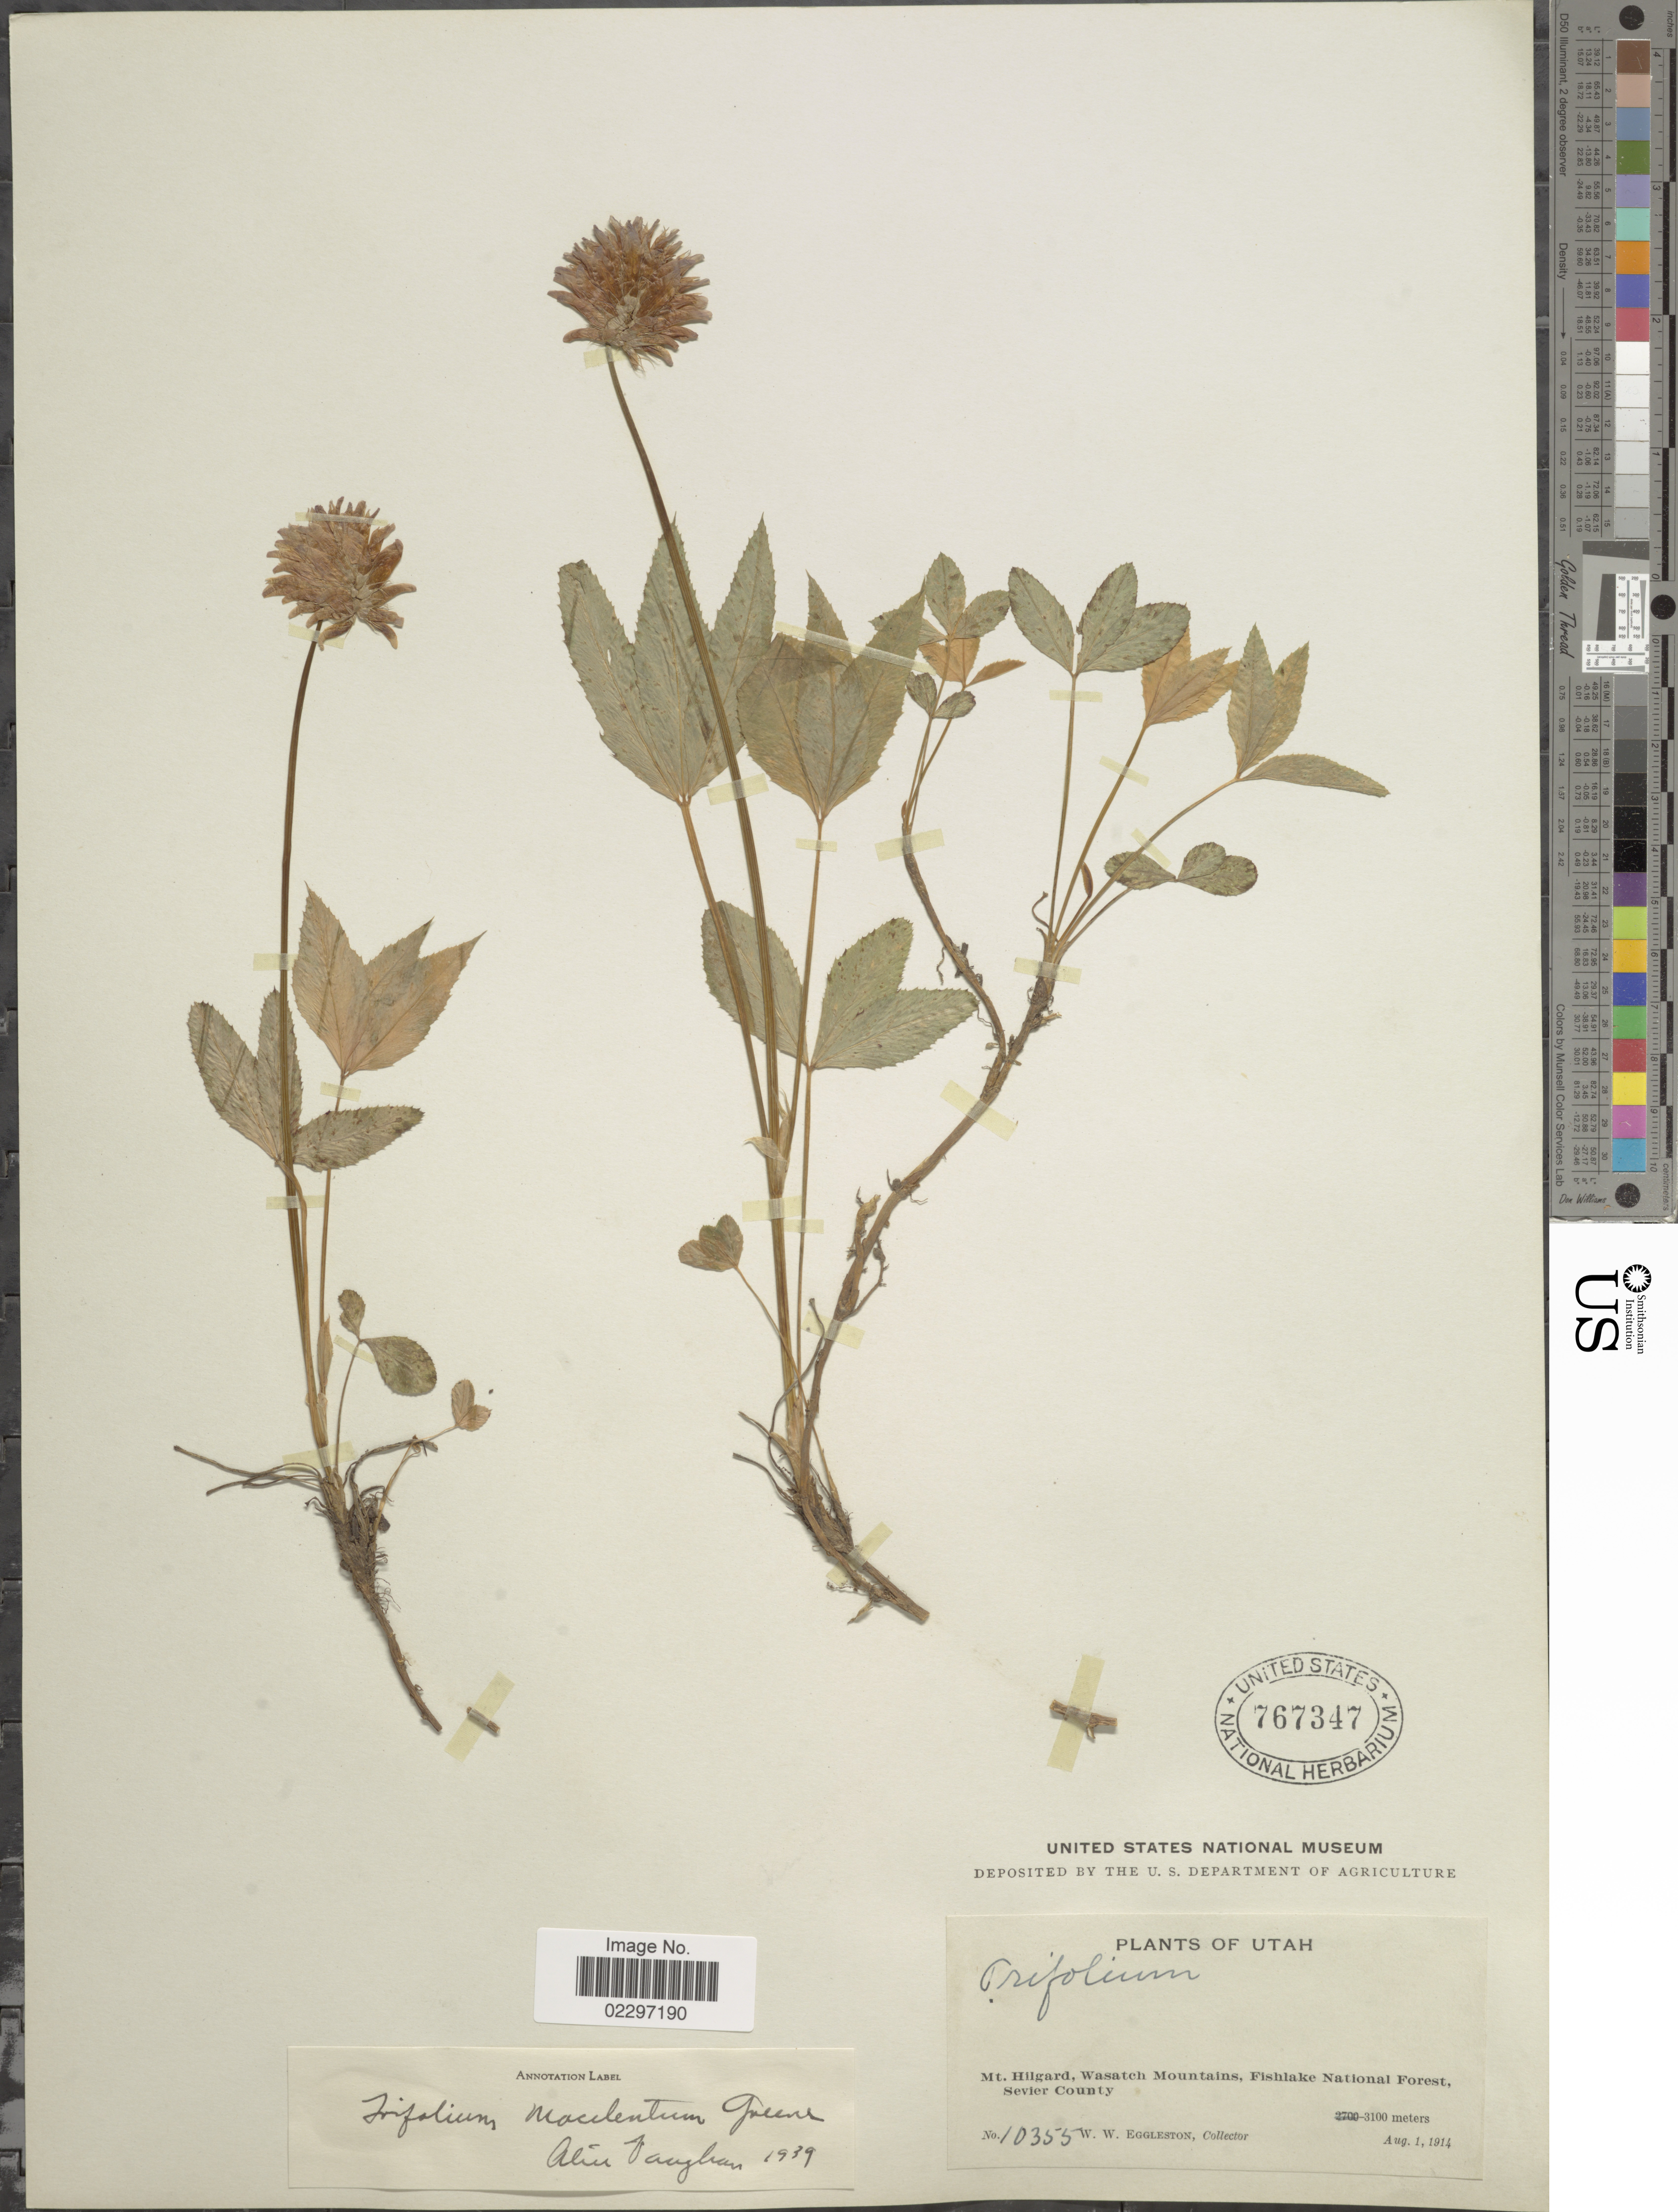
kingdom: Plantae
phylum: Tracheophyta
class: Magnoliopsida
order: Fabales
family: Fabaceae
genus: Trifolium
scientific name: Trifolium macilentum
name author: Greene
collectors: W. W. Eggleston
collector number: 10355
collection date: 1914-08-01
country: United States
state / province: Utah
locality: Mt. Hilgard, Wasatch Mountains, Fishlake National Forest, Sevier County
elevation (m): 3100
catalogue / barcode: US 767347